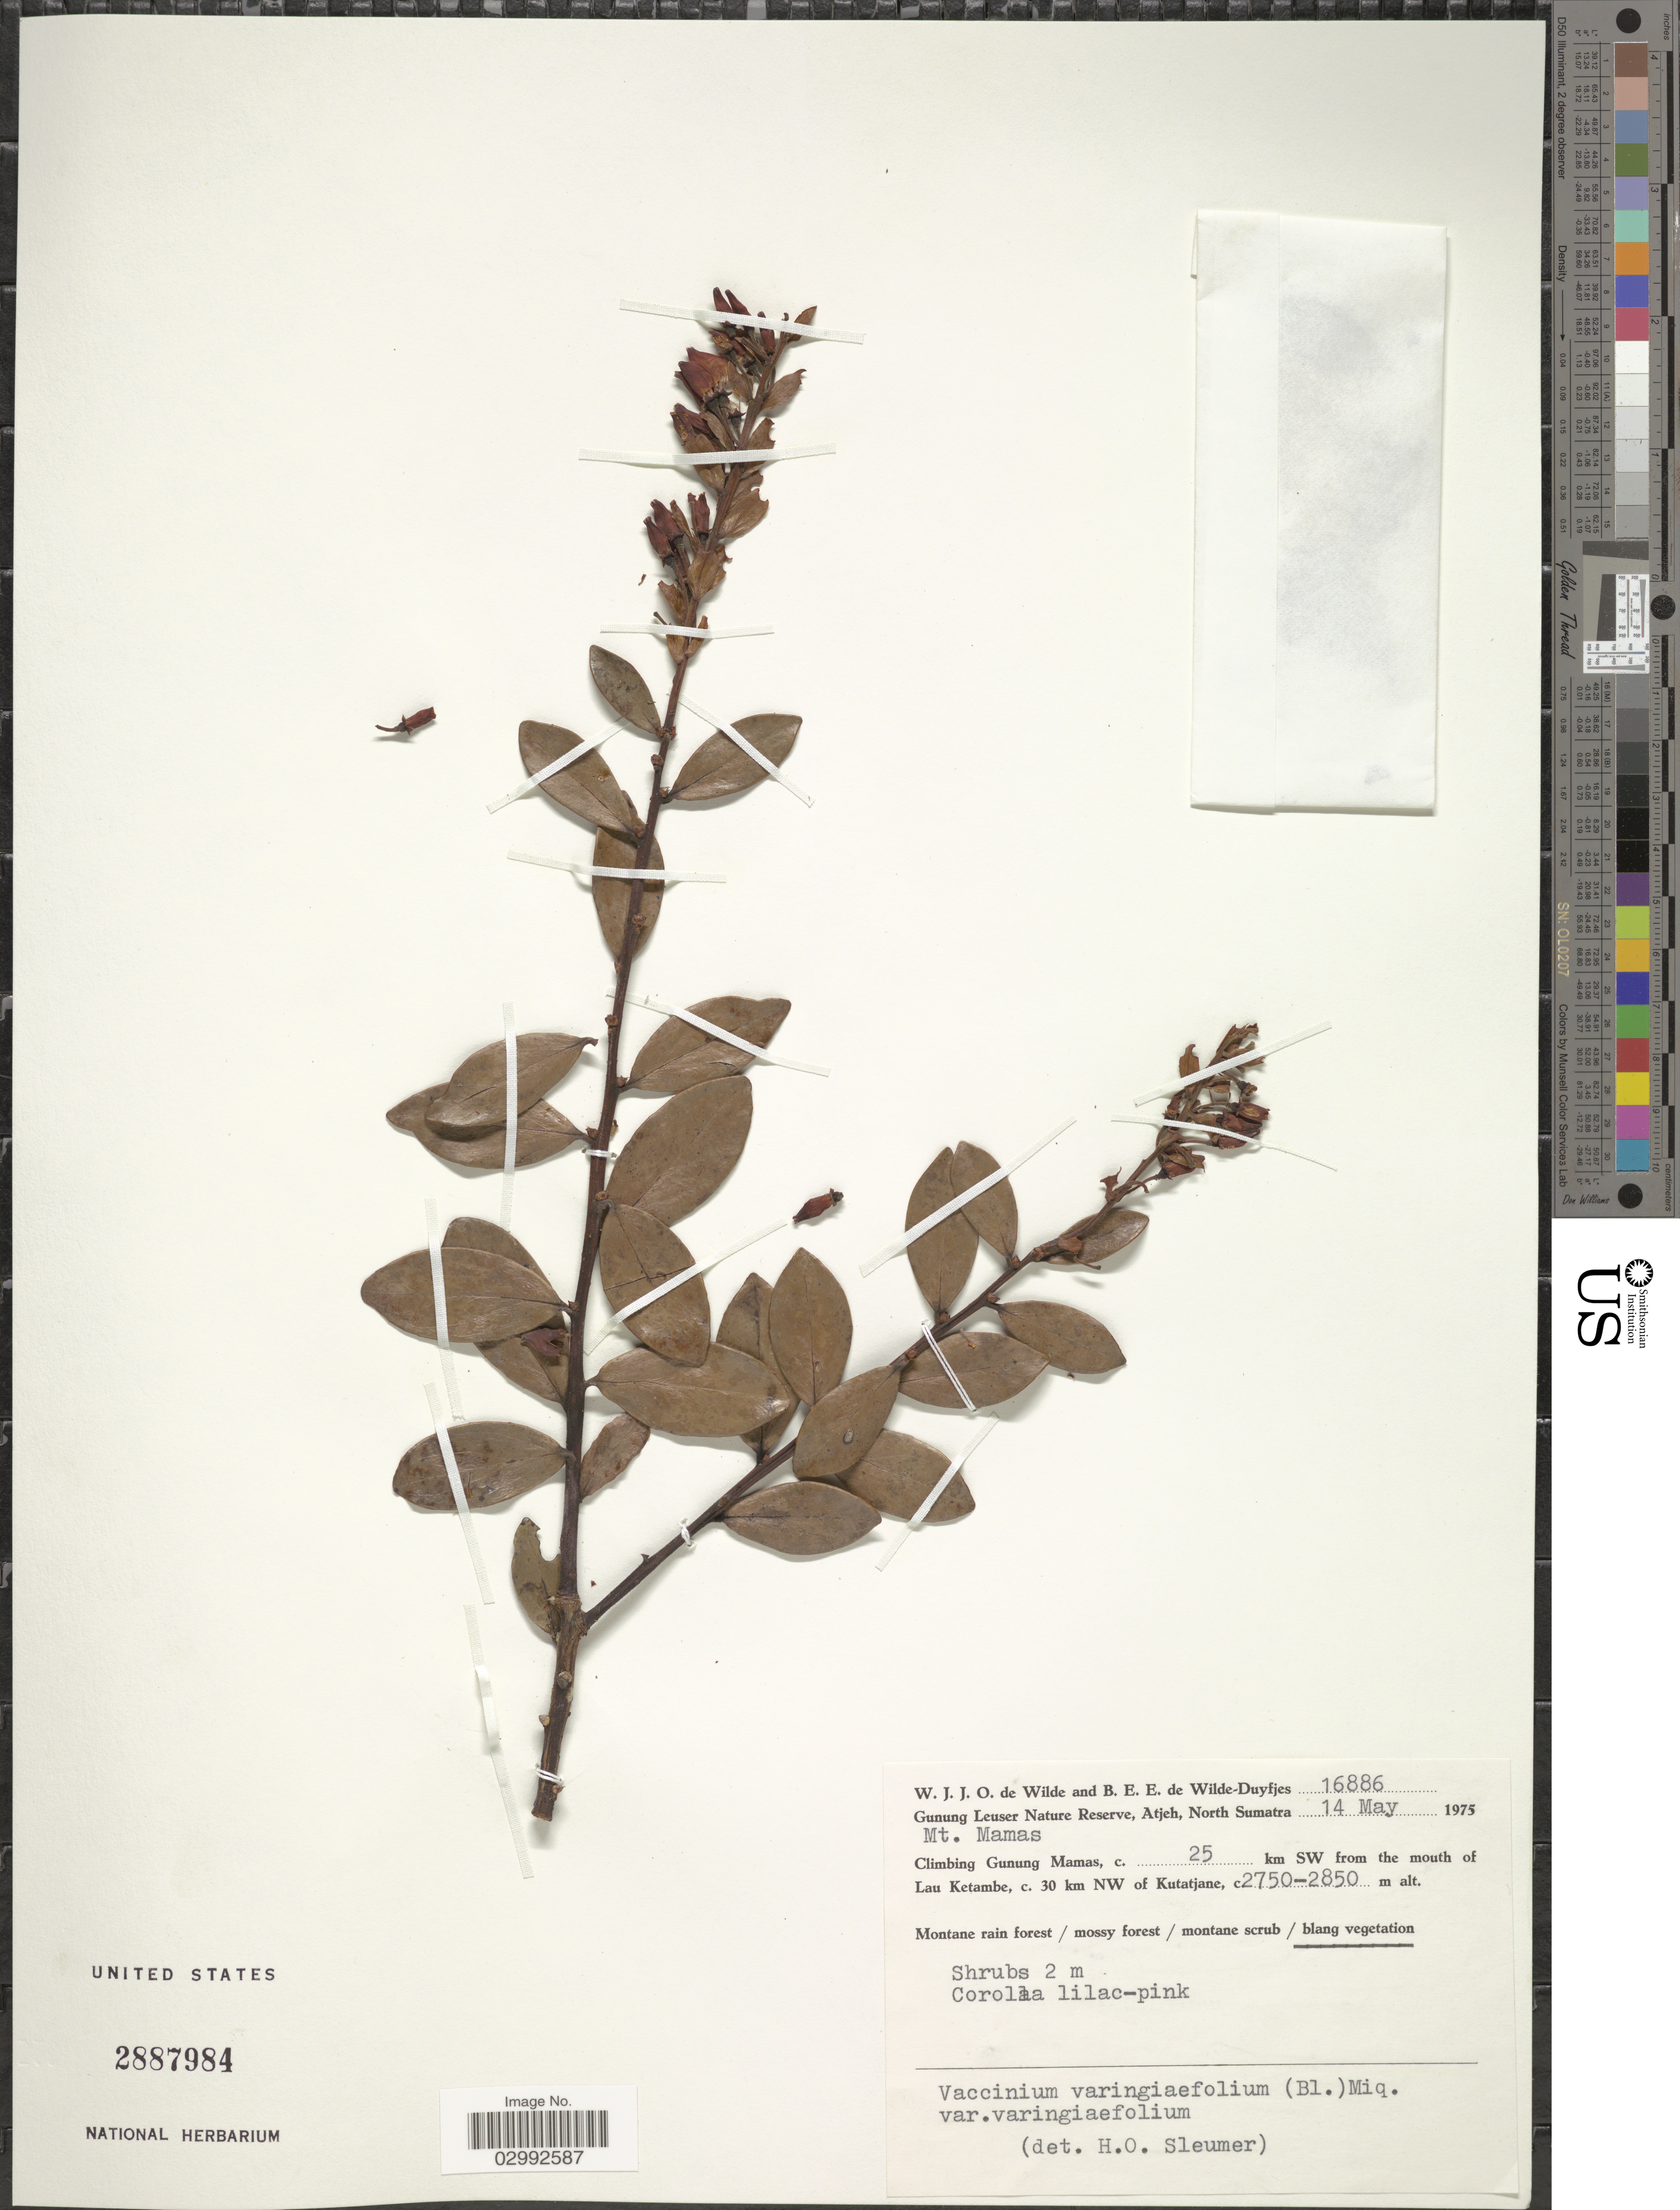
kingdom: Plantae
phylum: Tracheophyta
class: Magnoliopsida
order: Ericales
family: Ericaceae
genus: Vaccinium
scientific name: Vaccinium varingiaefolium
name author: Miq.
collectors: W. J. de Wilde & B. E. de Wilde-Duyfjes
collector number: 16886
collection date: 1975-05-14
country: Indonesia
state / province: Sumatra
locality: Gunung Leuser Nature Reserve, Atjeh, North Sumatra, Climbing Gunung Mamas, c. 25 km SW from the mouth of Lau Ketambe, c. 30 km NW of Kutatjane, Mt. Mamas.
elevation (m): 2750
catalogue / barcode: US 2887984